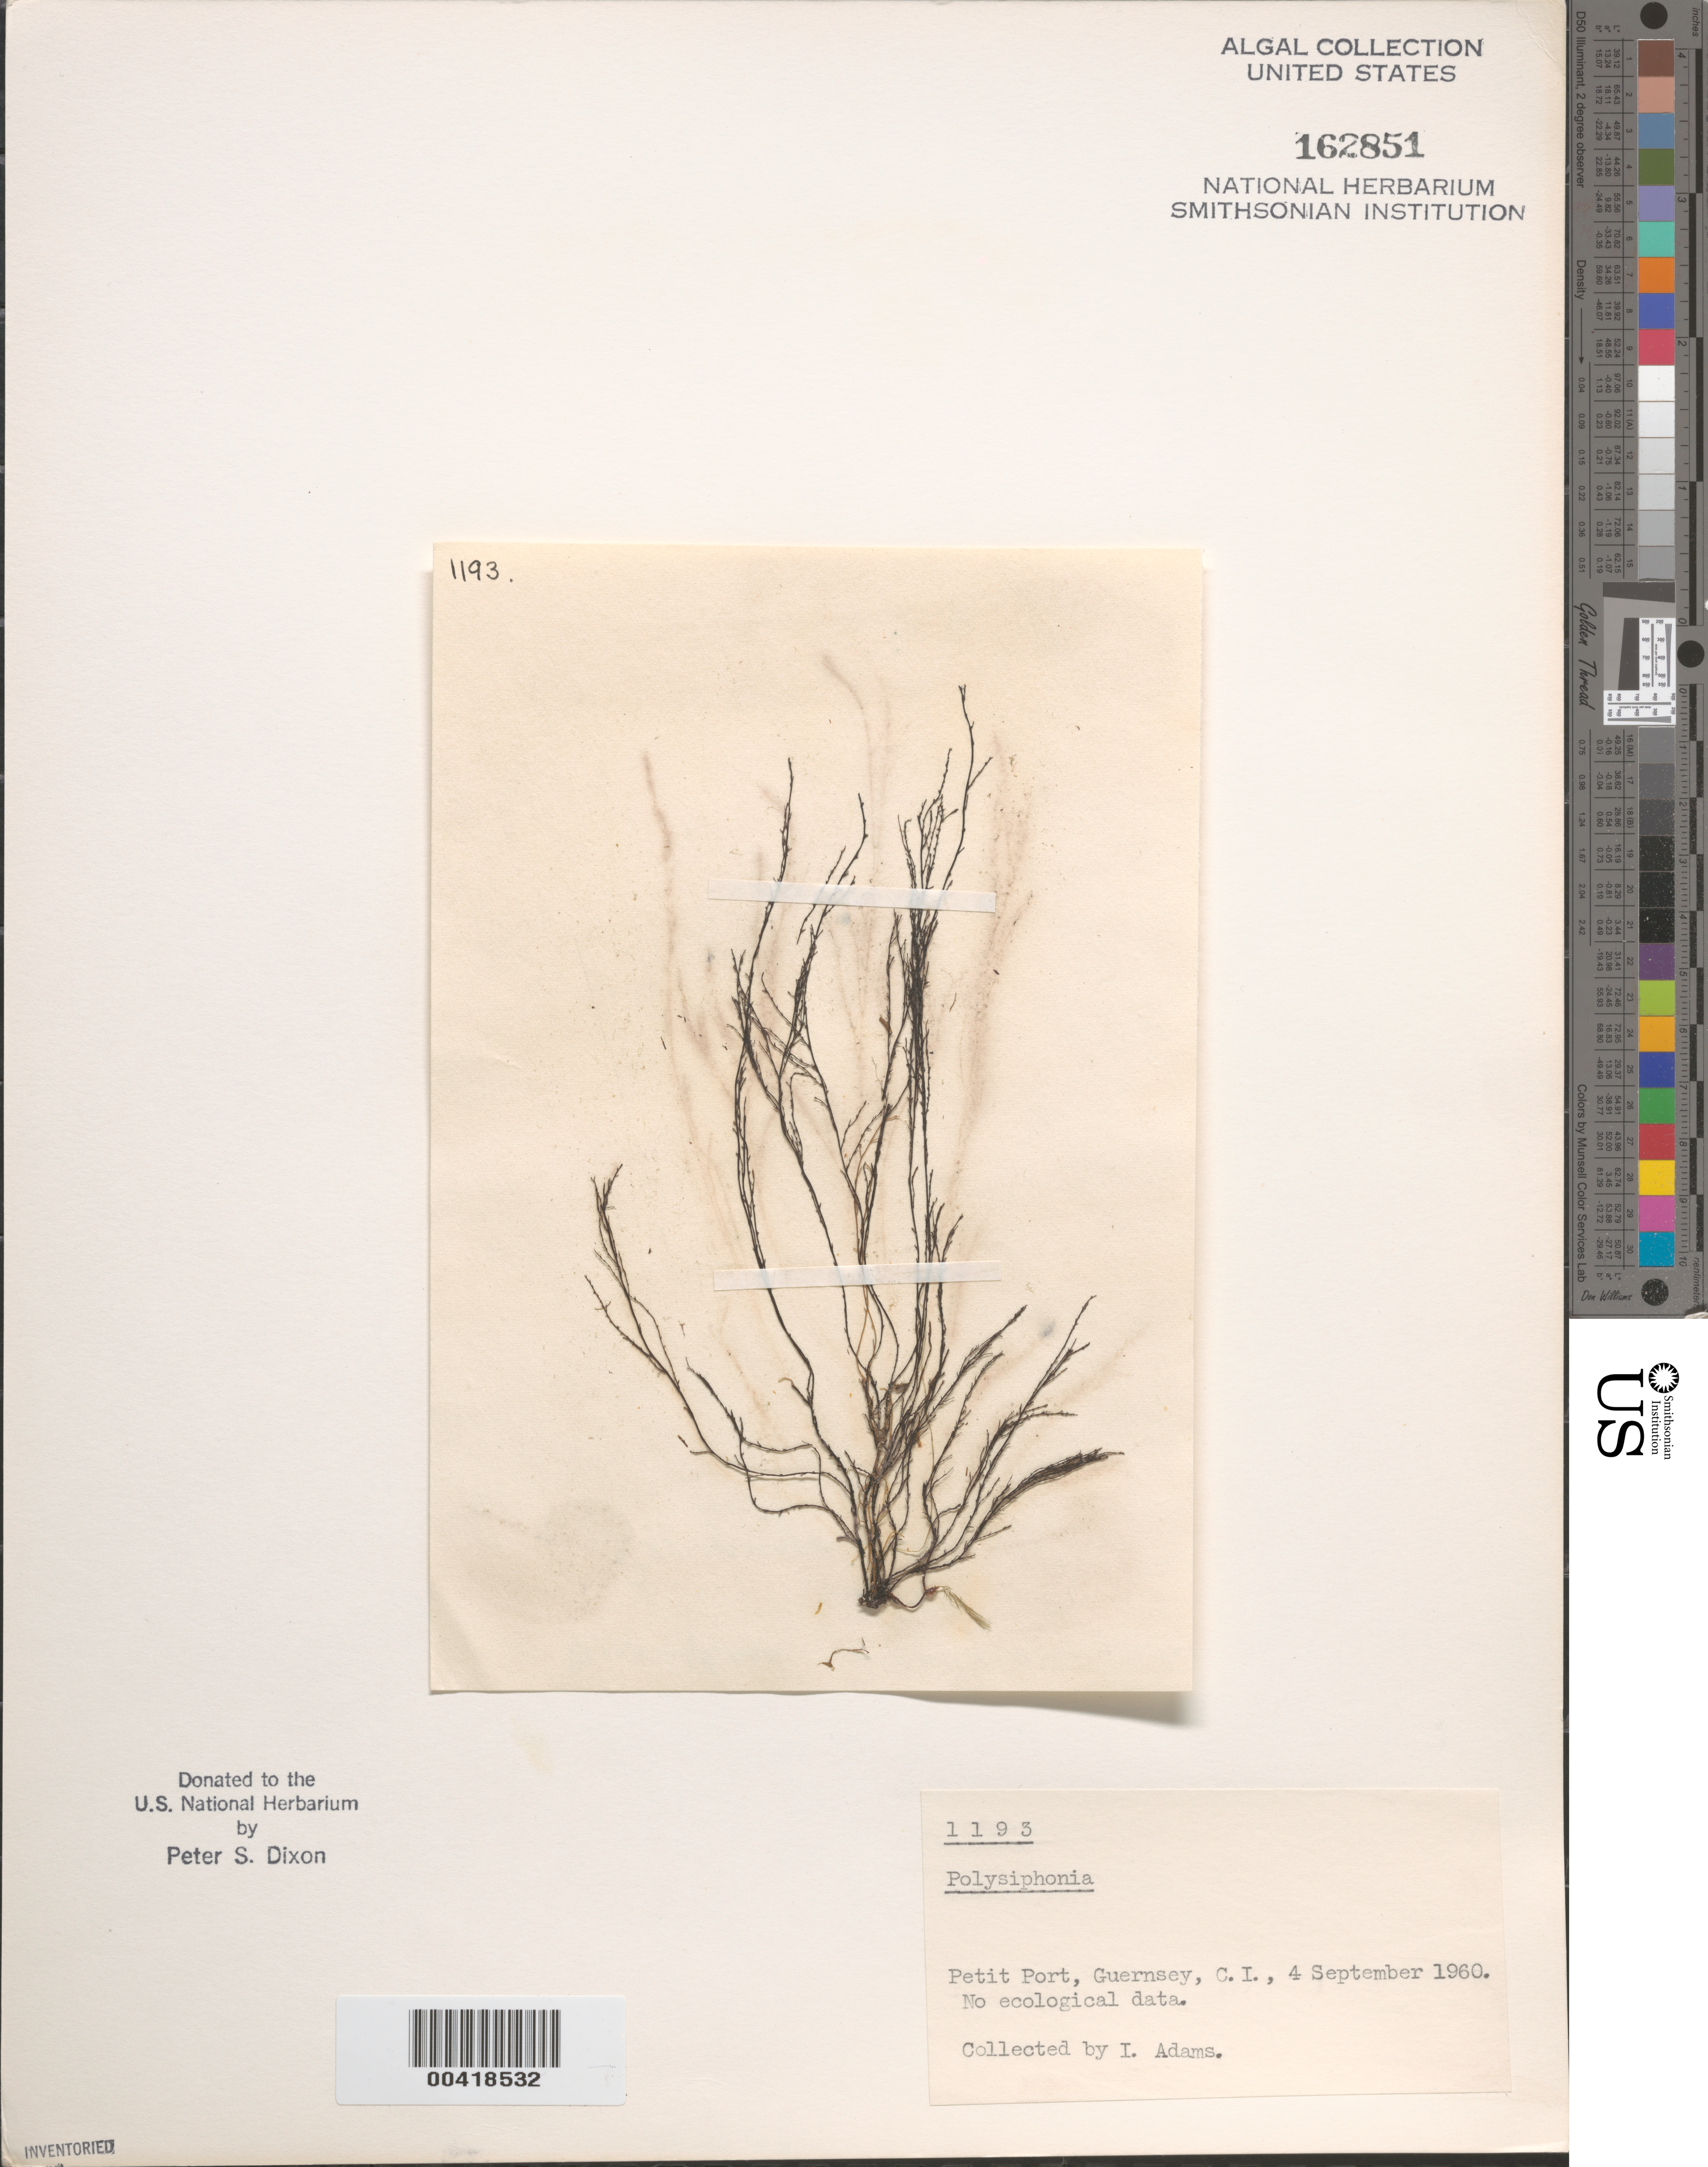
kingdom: Plantae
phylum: Rhodophyta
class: Florideophyceae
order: Ceramiales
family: Rhodomelaceae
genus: Polysiphonia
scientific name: Polysiphonia sp.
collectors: I. Adams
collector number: PSD 1193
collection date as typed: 04 Sep 1960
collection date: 1960-09-04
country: United Kingdom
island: Guernsey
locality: Petit Port. Bailiwick of Guernsey.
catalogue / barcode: US 162851